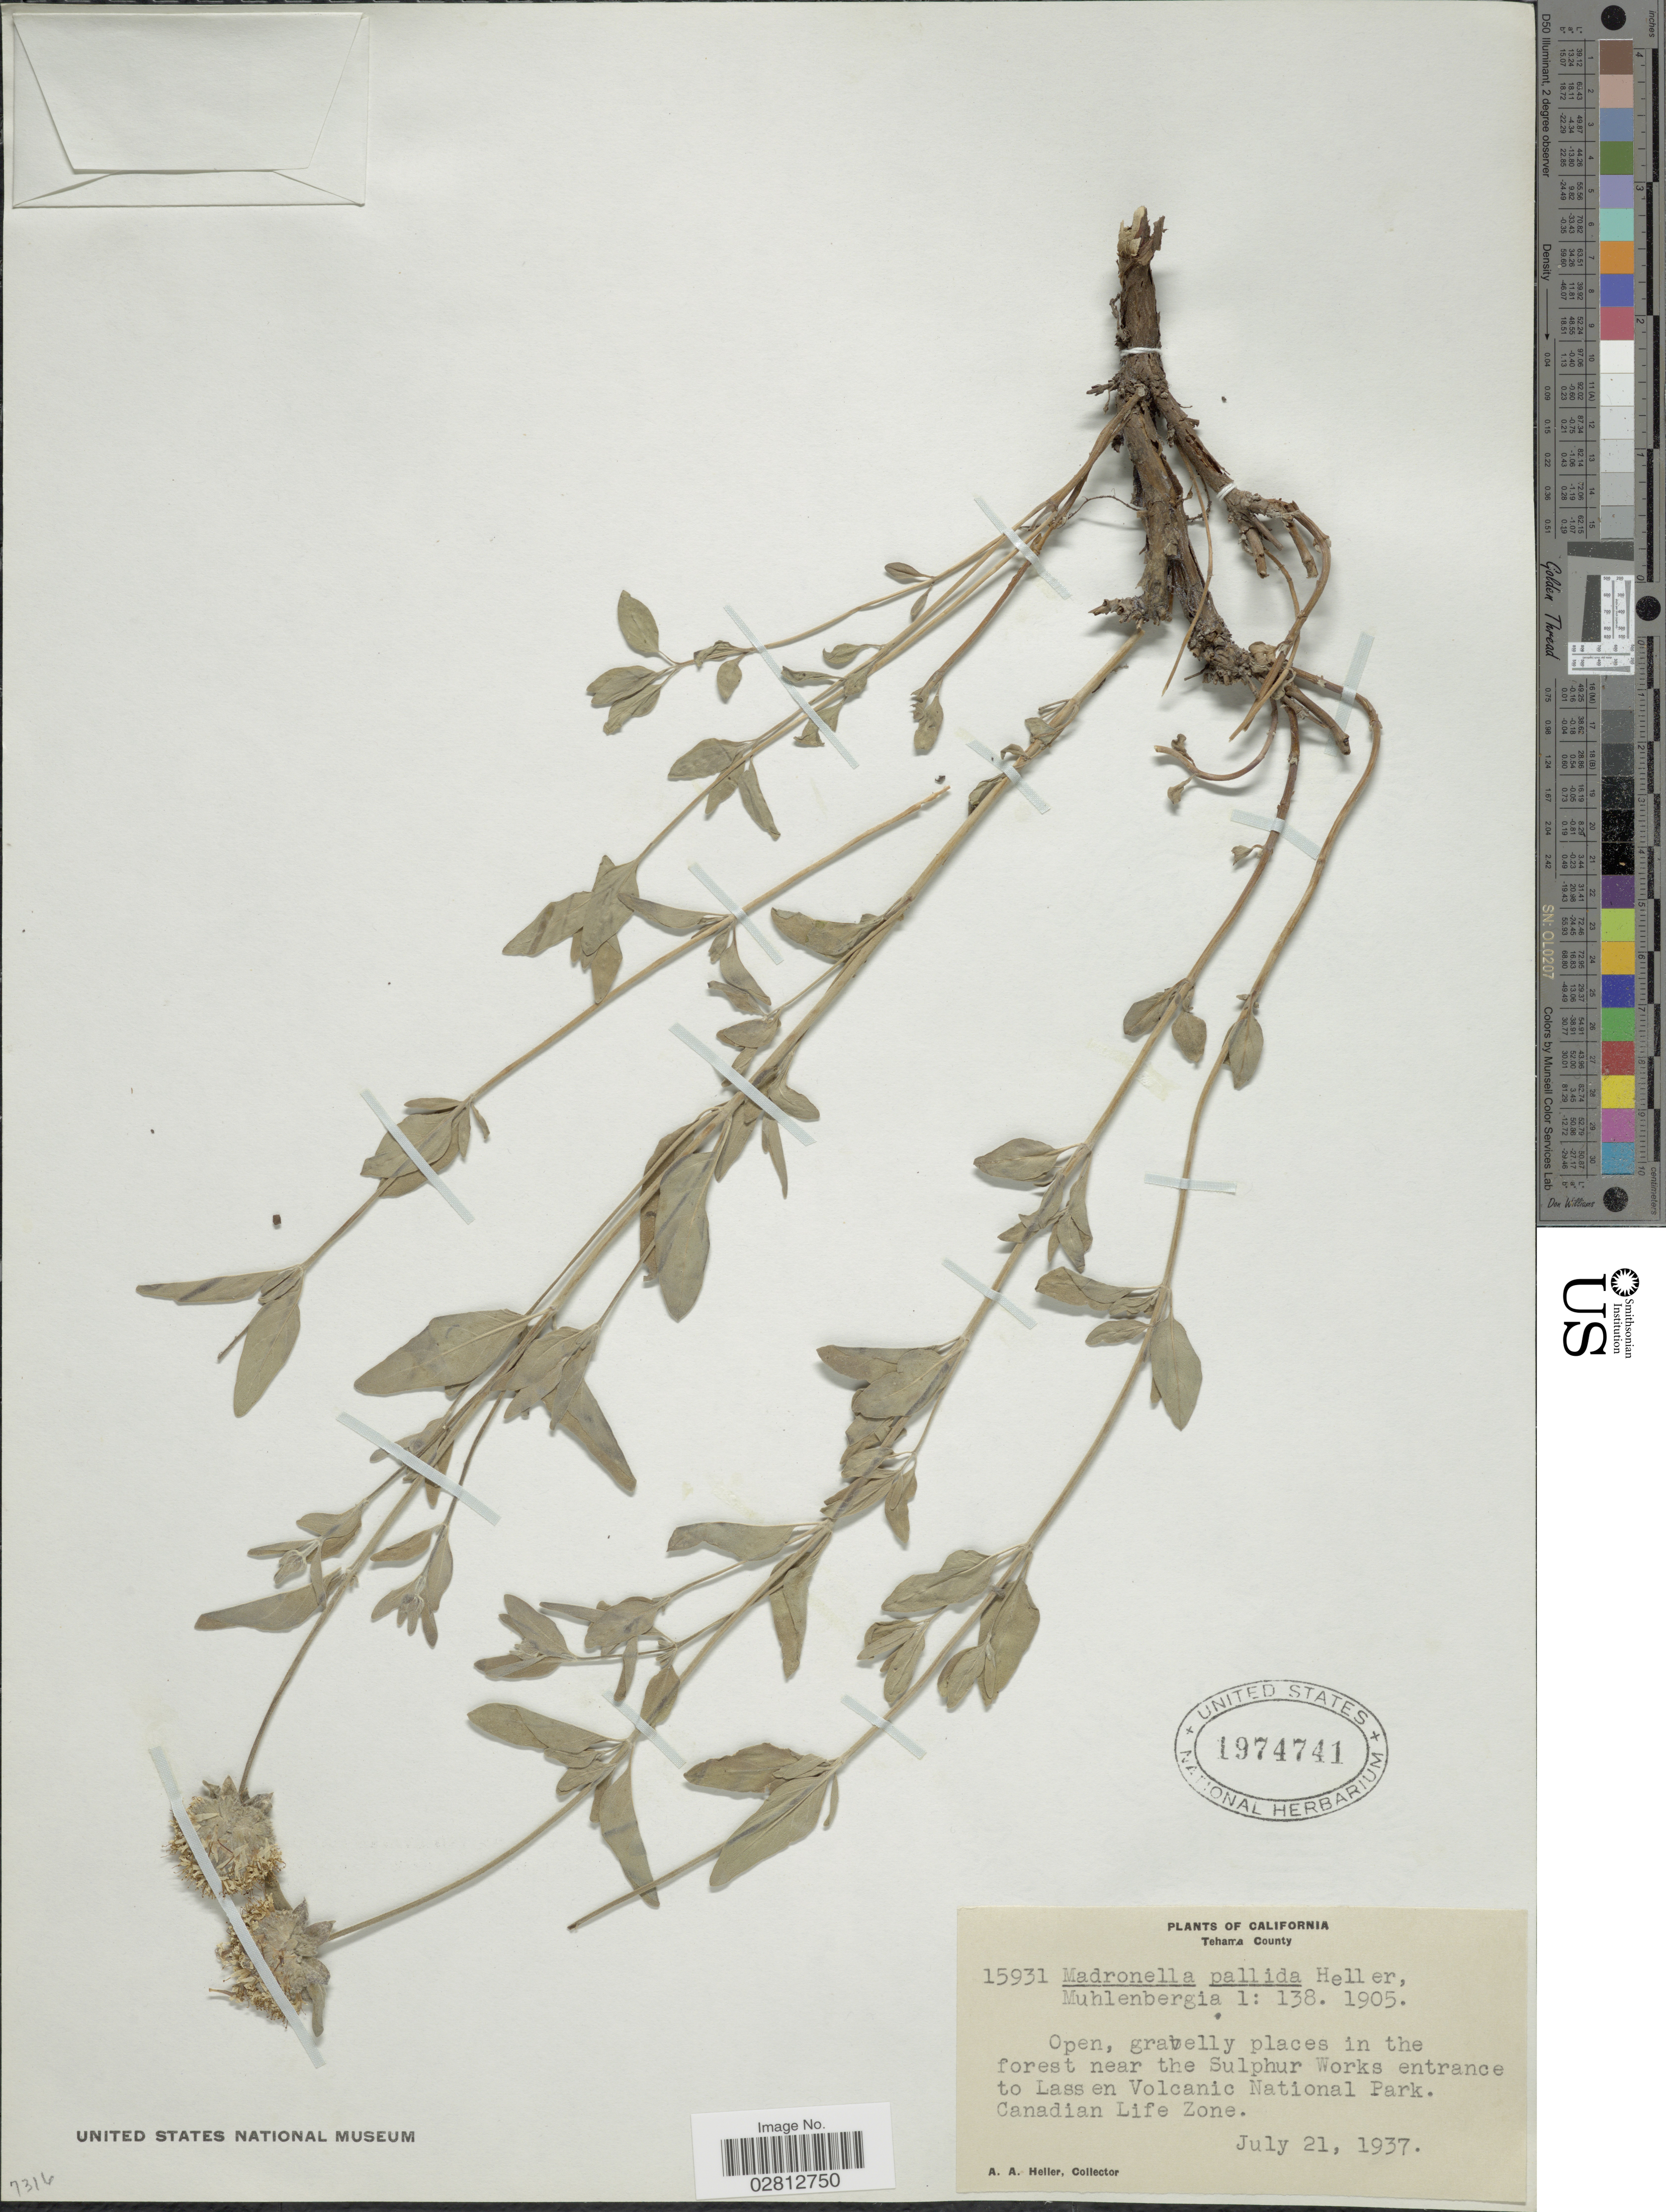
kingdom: Plantae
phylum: Tracheophyta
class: Magnoliopsida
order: Lamiales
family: Lamiaceae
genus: Monardella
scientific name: Monardella pallida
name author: A. Heller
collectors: A. A. Heller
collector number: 15931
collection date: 1937-07-21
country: United States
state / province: California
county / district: Tehama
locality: Tehan'a County, forest near the Sulphur Works entrance to Lass en Volcanic National Park, Canadian Life Zone.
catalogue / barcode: US 1974741